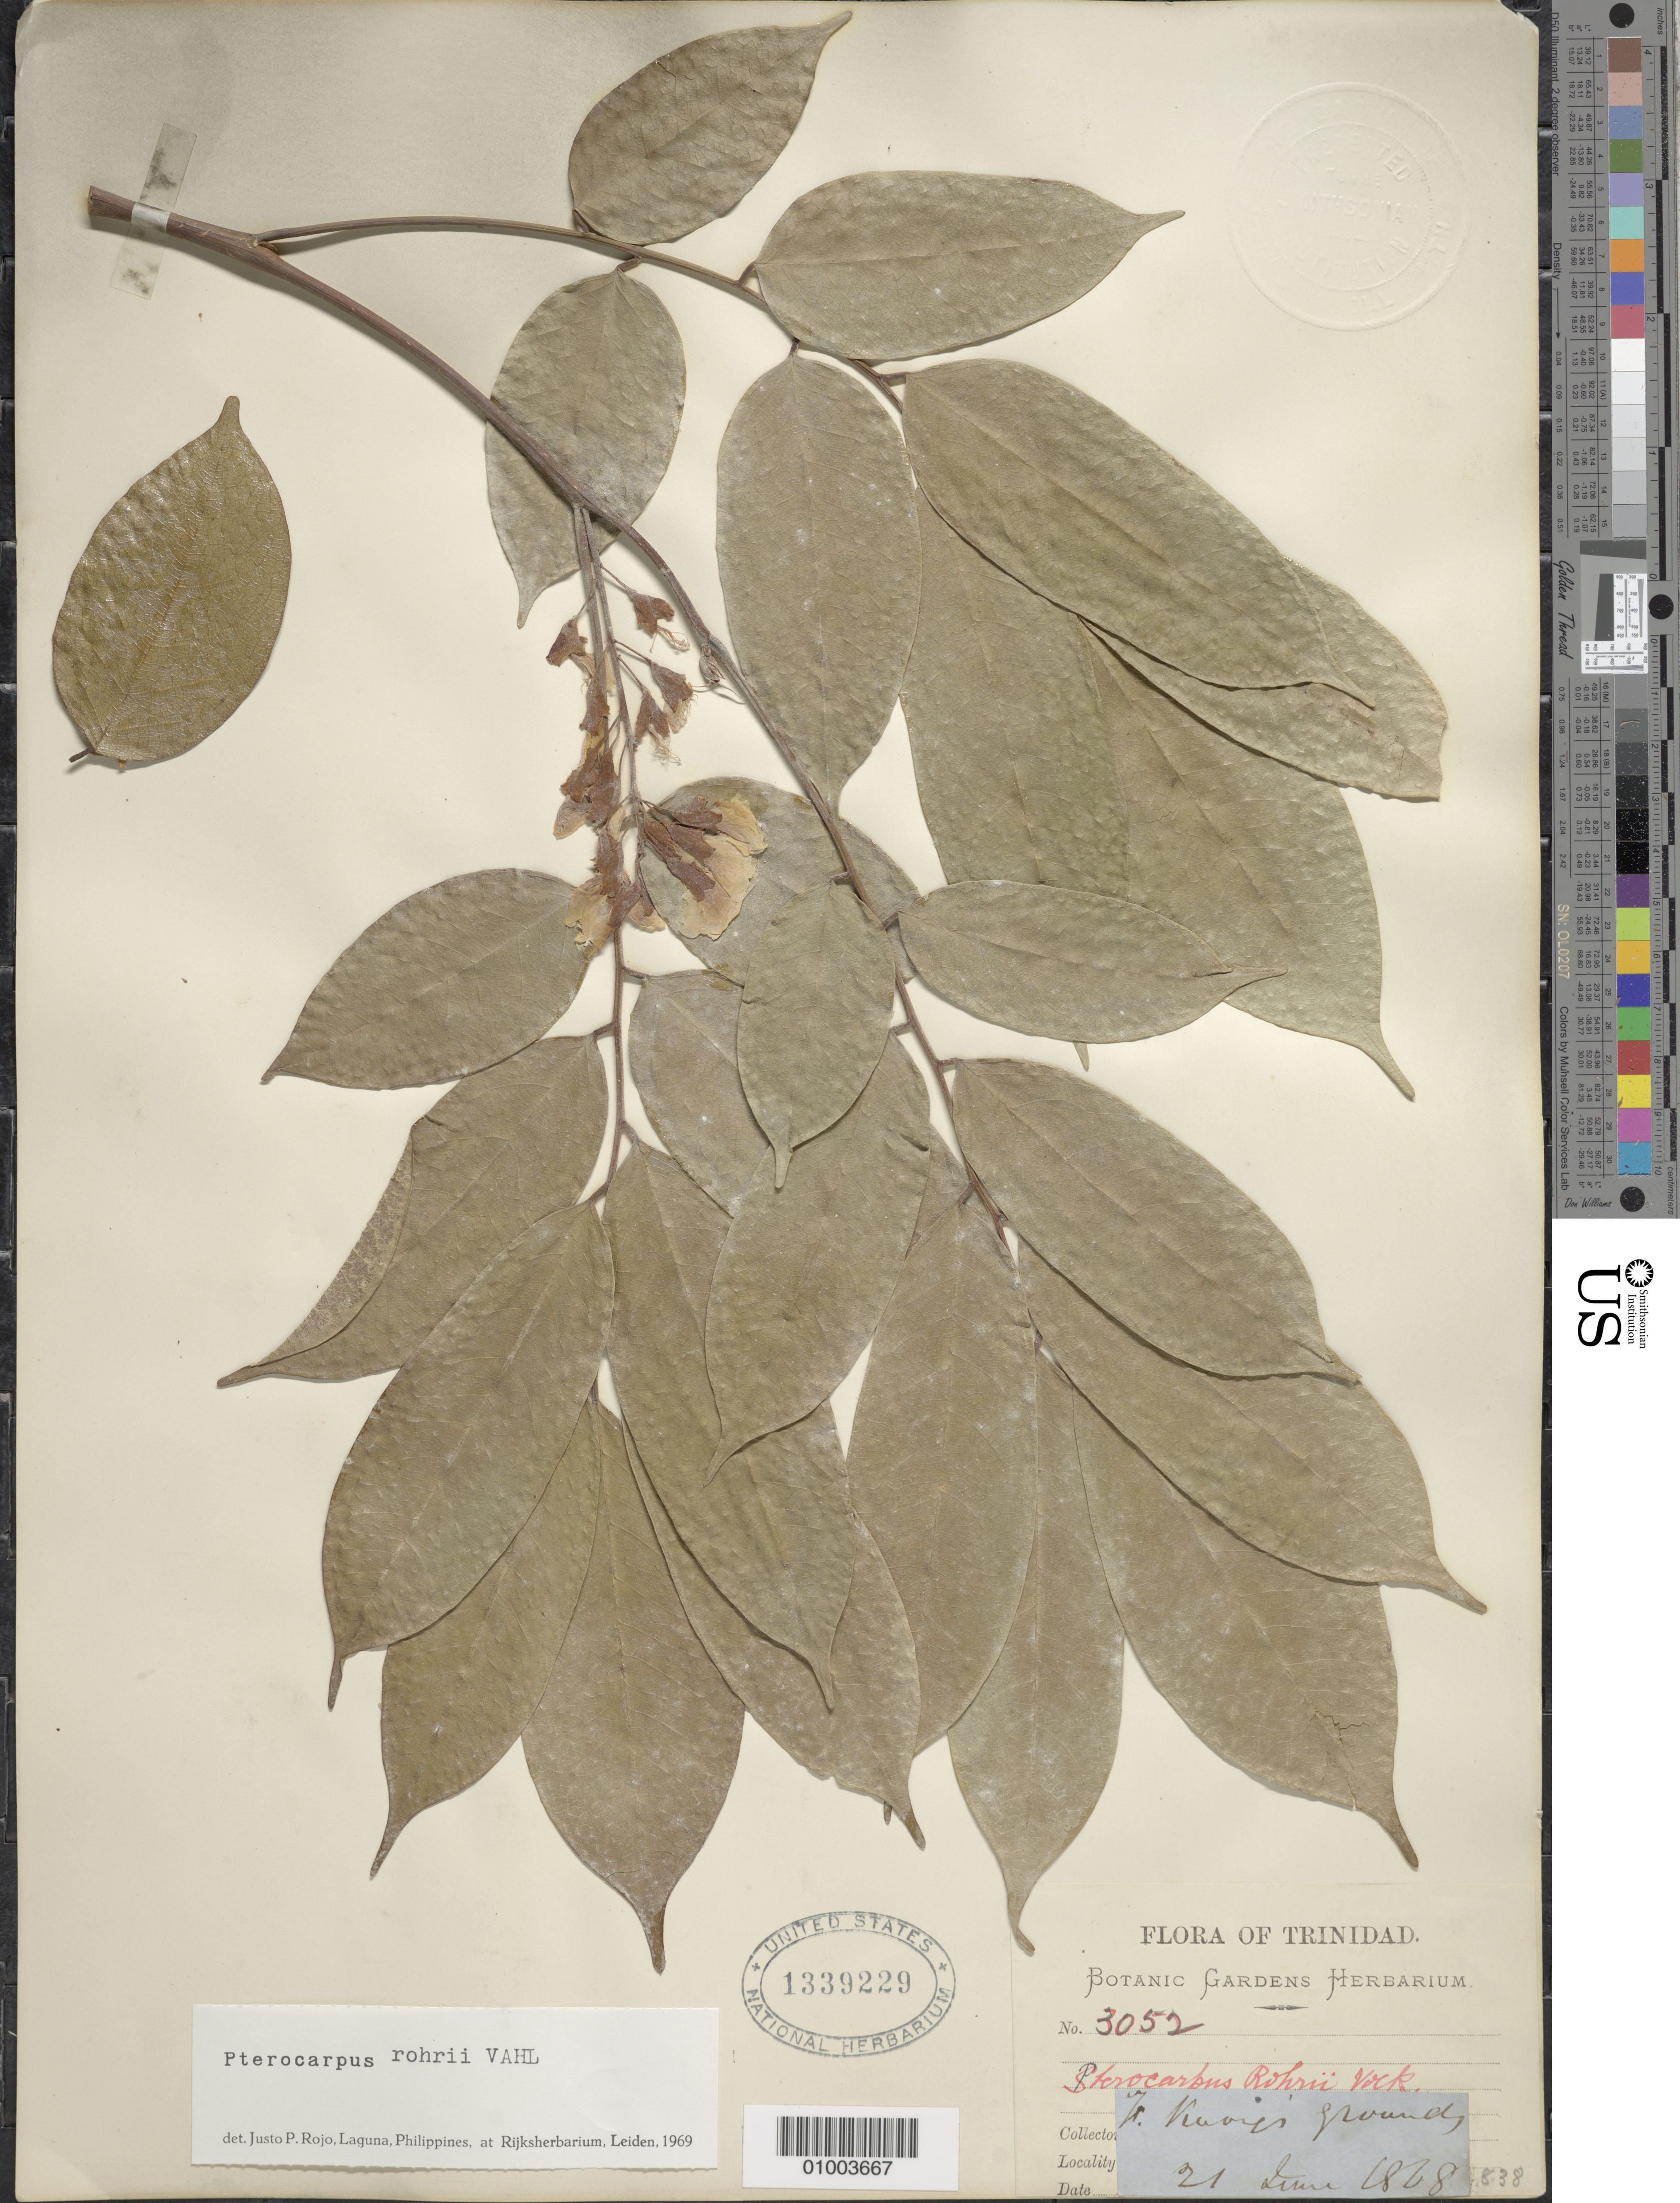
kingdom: Plantae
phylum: Tracheophyta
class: Magnoliopsida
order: Fabales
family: Fabaceae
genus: Pterocarpus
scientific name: Pterocarpus rohrii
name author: Vahl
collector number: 3052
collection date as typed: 21 Jun 1868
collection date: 1868-06-21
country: Trinidad and Tobago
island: Trinidad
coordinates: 0 N, 0 E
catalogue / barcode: US 1339229